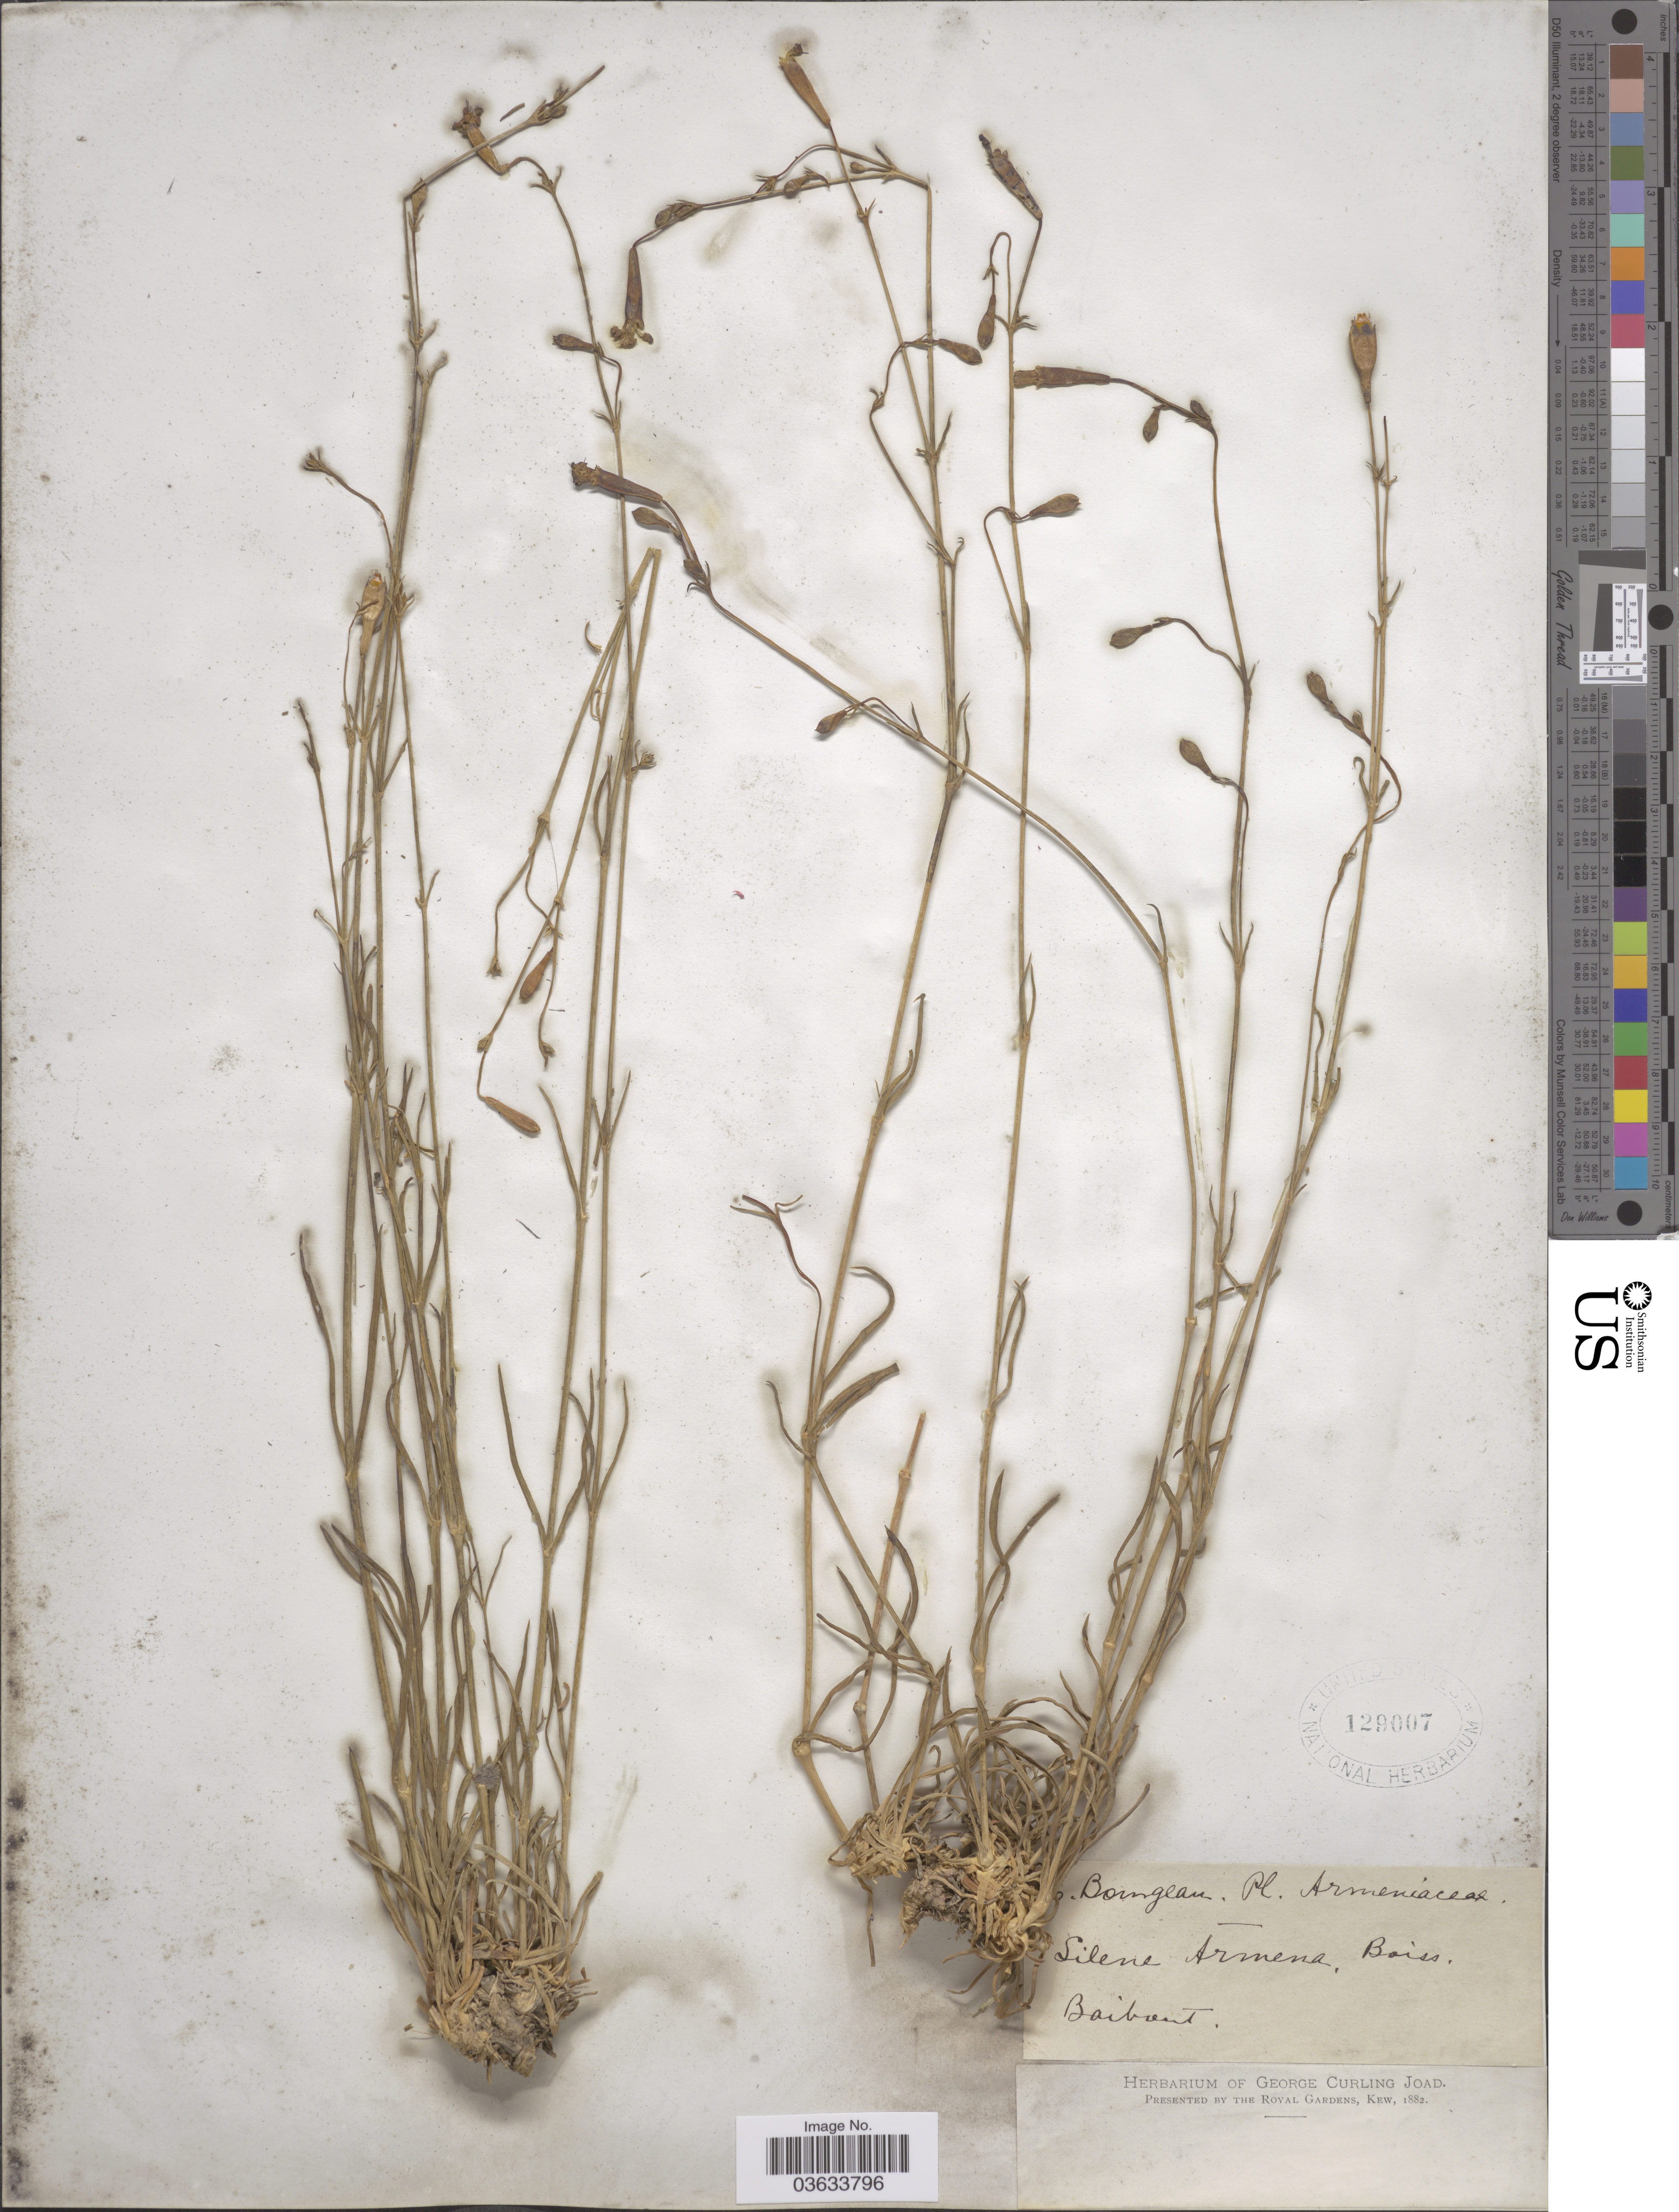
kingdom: Plantae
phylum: Tracheophyta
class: Magnoliopsida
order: Caryophyllales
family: Caryophyllaceae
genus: Silene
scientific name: Silene armena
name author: Boiss.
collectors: E. Bourgeau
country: Armenia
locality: Baibout.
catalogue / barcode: US 129007